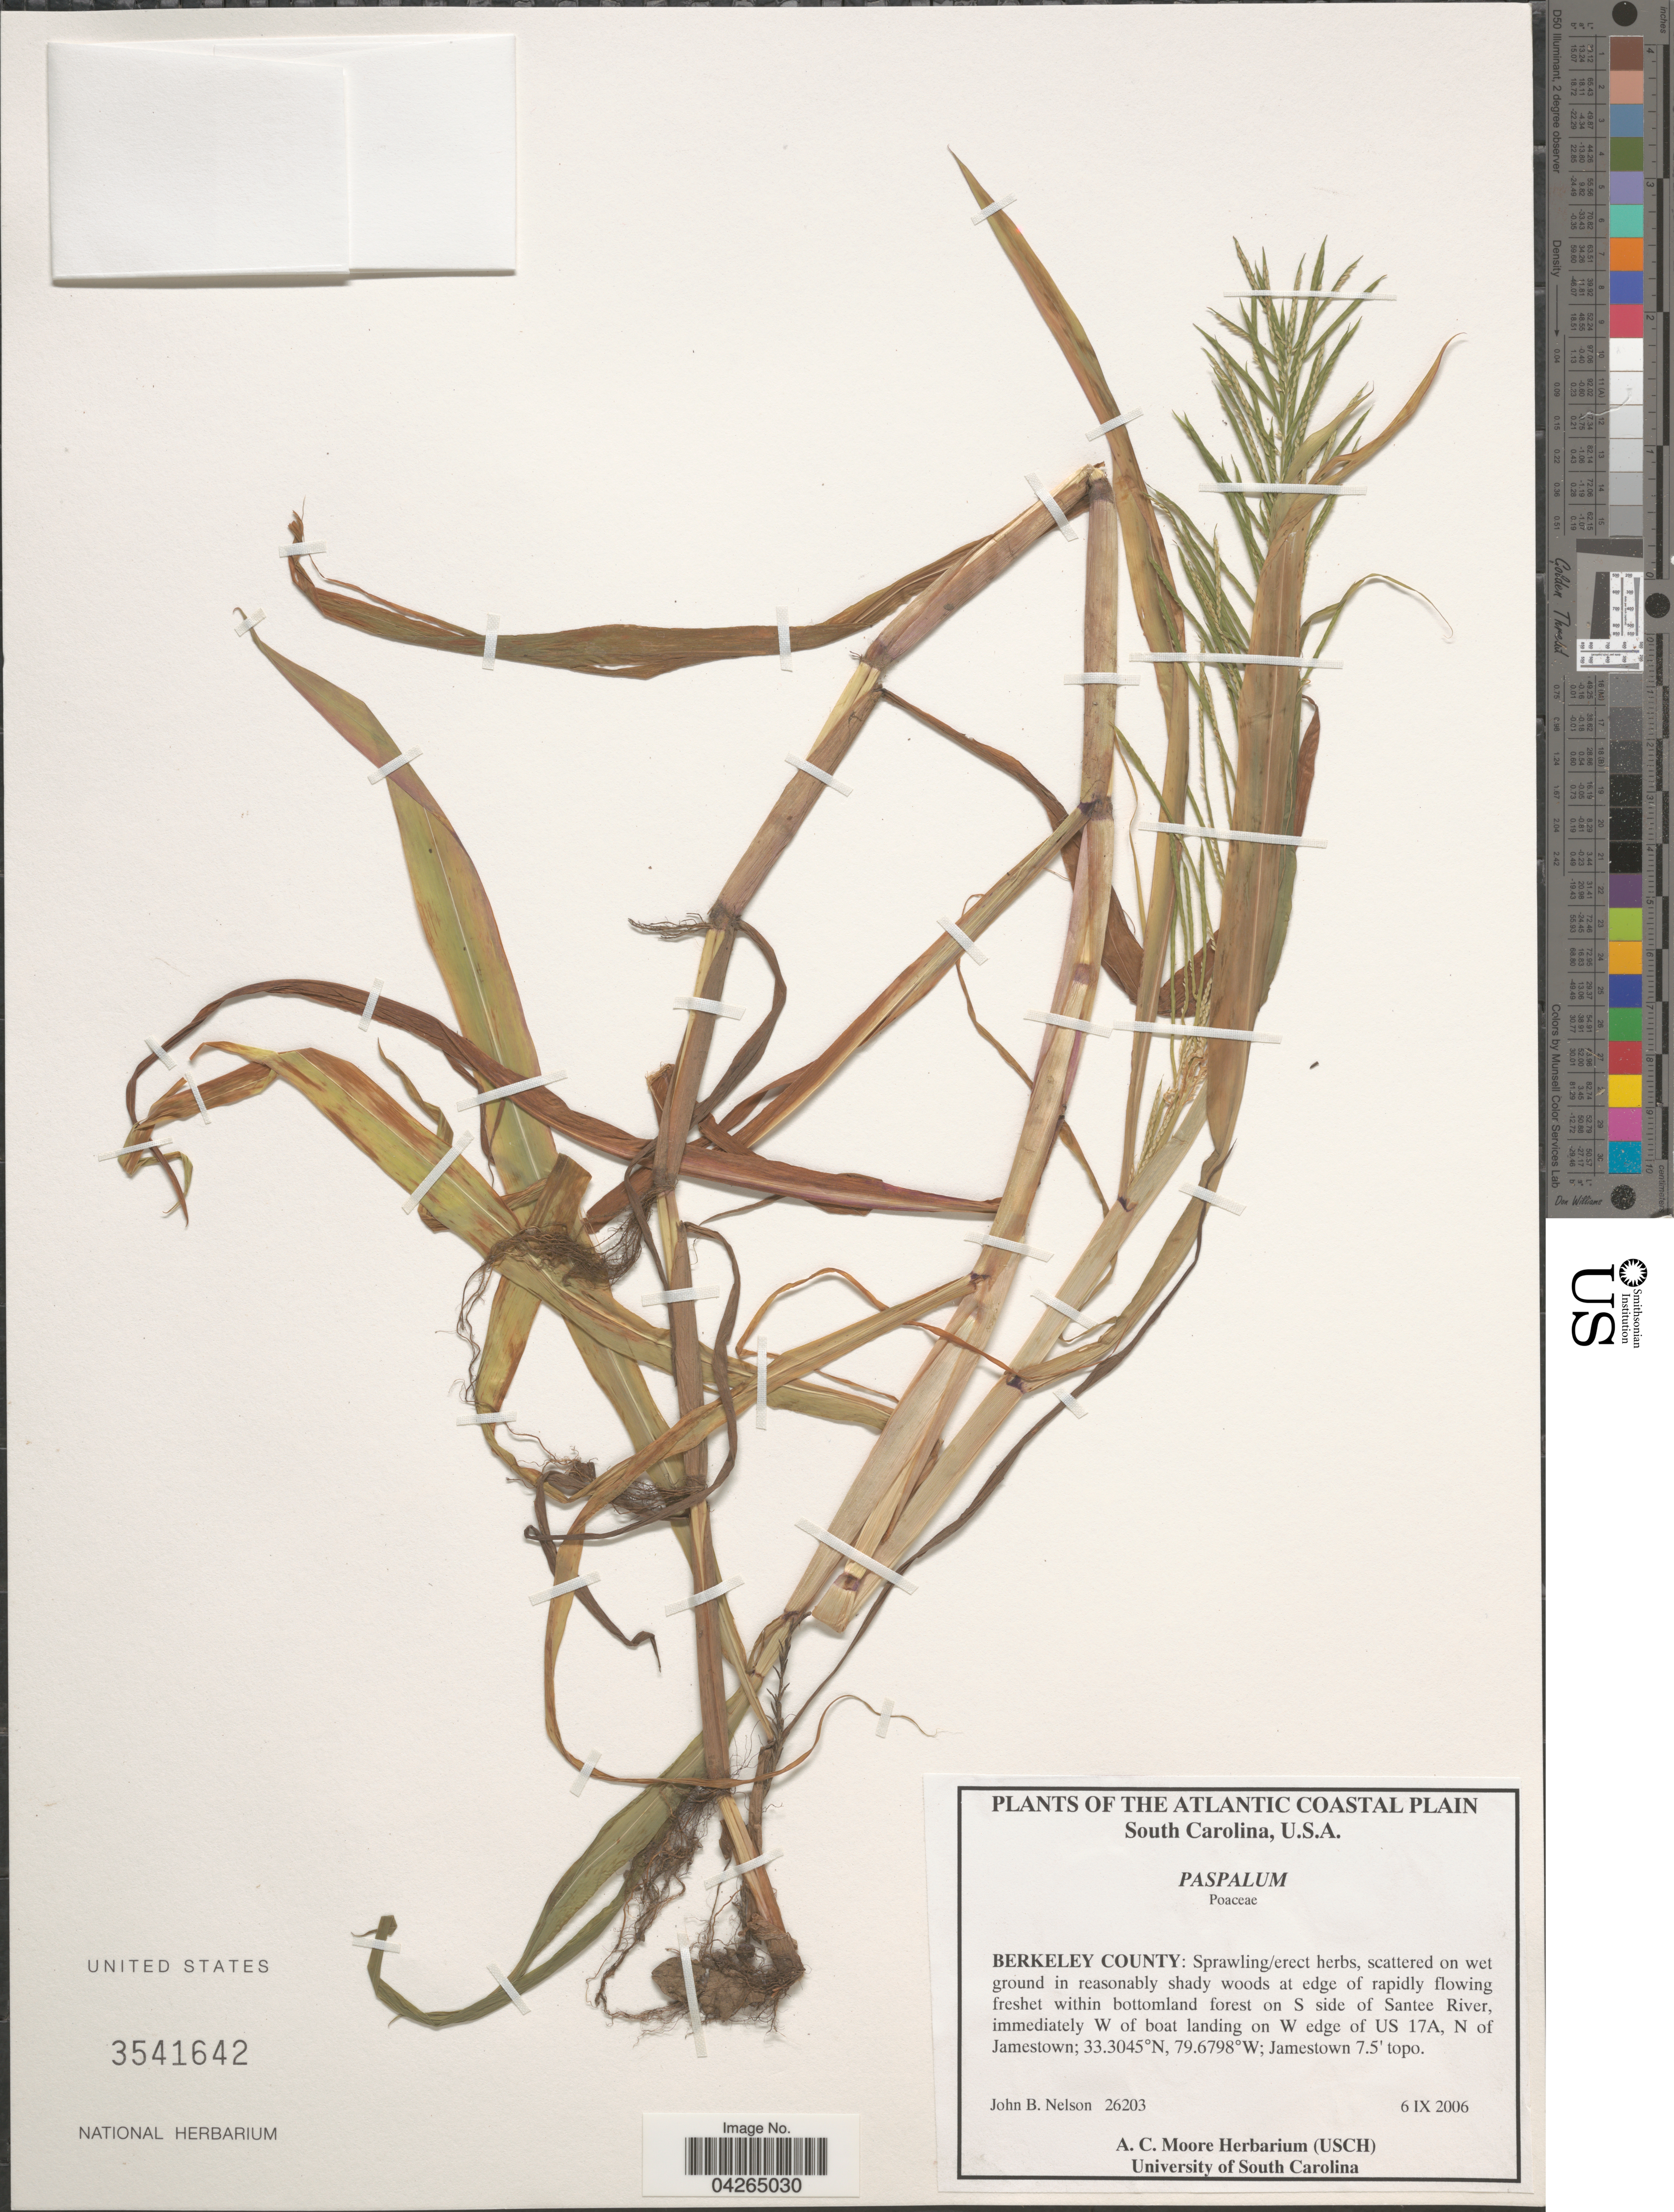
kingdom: Plantae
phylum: Tracheophyta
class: Liliopsida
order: Poales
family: Poaceae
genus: Paspalum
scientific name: Paspalum fluitans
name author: (Elliott) Kunth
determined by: Butter, Patricia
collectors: J. B. Nelson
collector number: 26203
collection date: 2006-09-06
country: United States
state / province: South Carolina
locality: The Atlantic Coastal Plain. Berkeley County: On S side of Santee River, immediately W of boat landing on W edge of US 17A, N of Jamestown.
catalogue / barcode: US 3541642